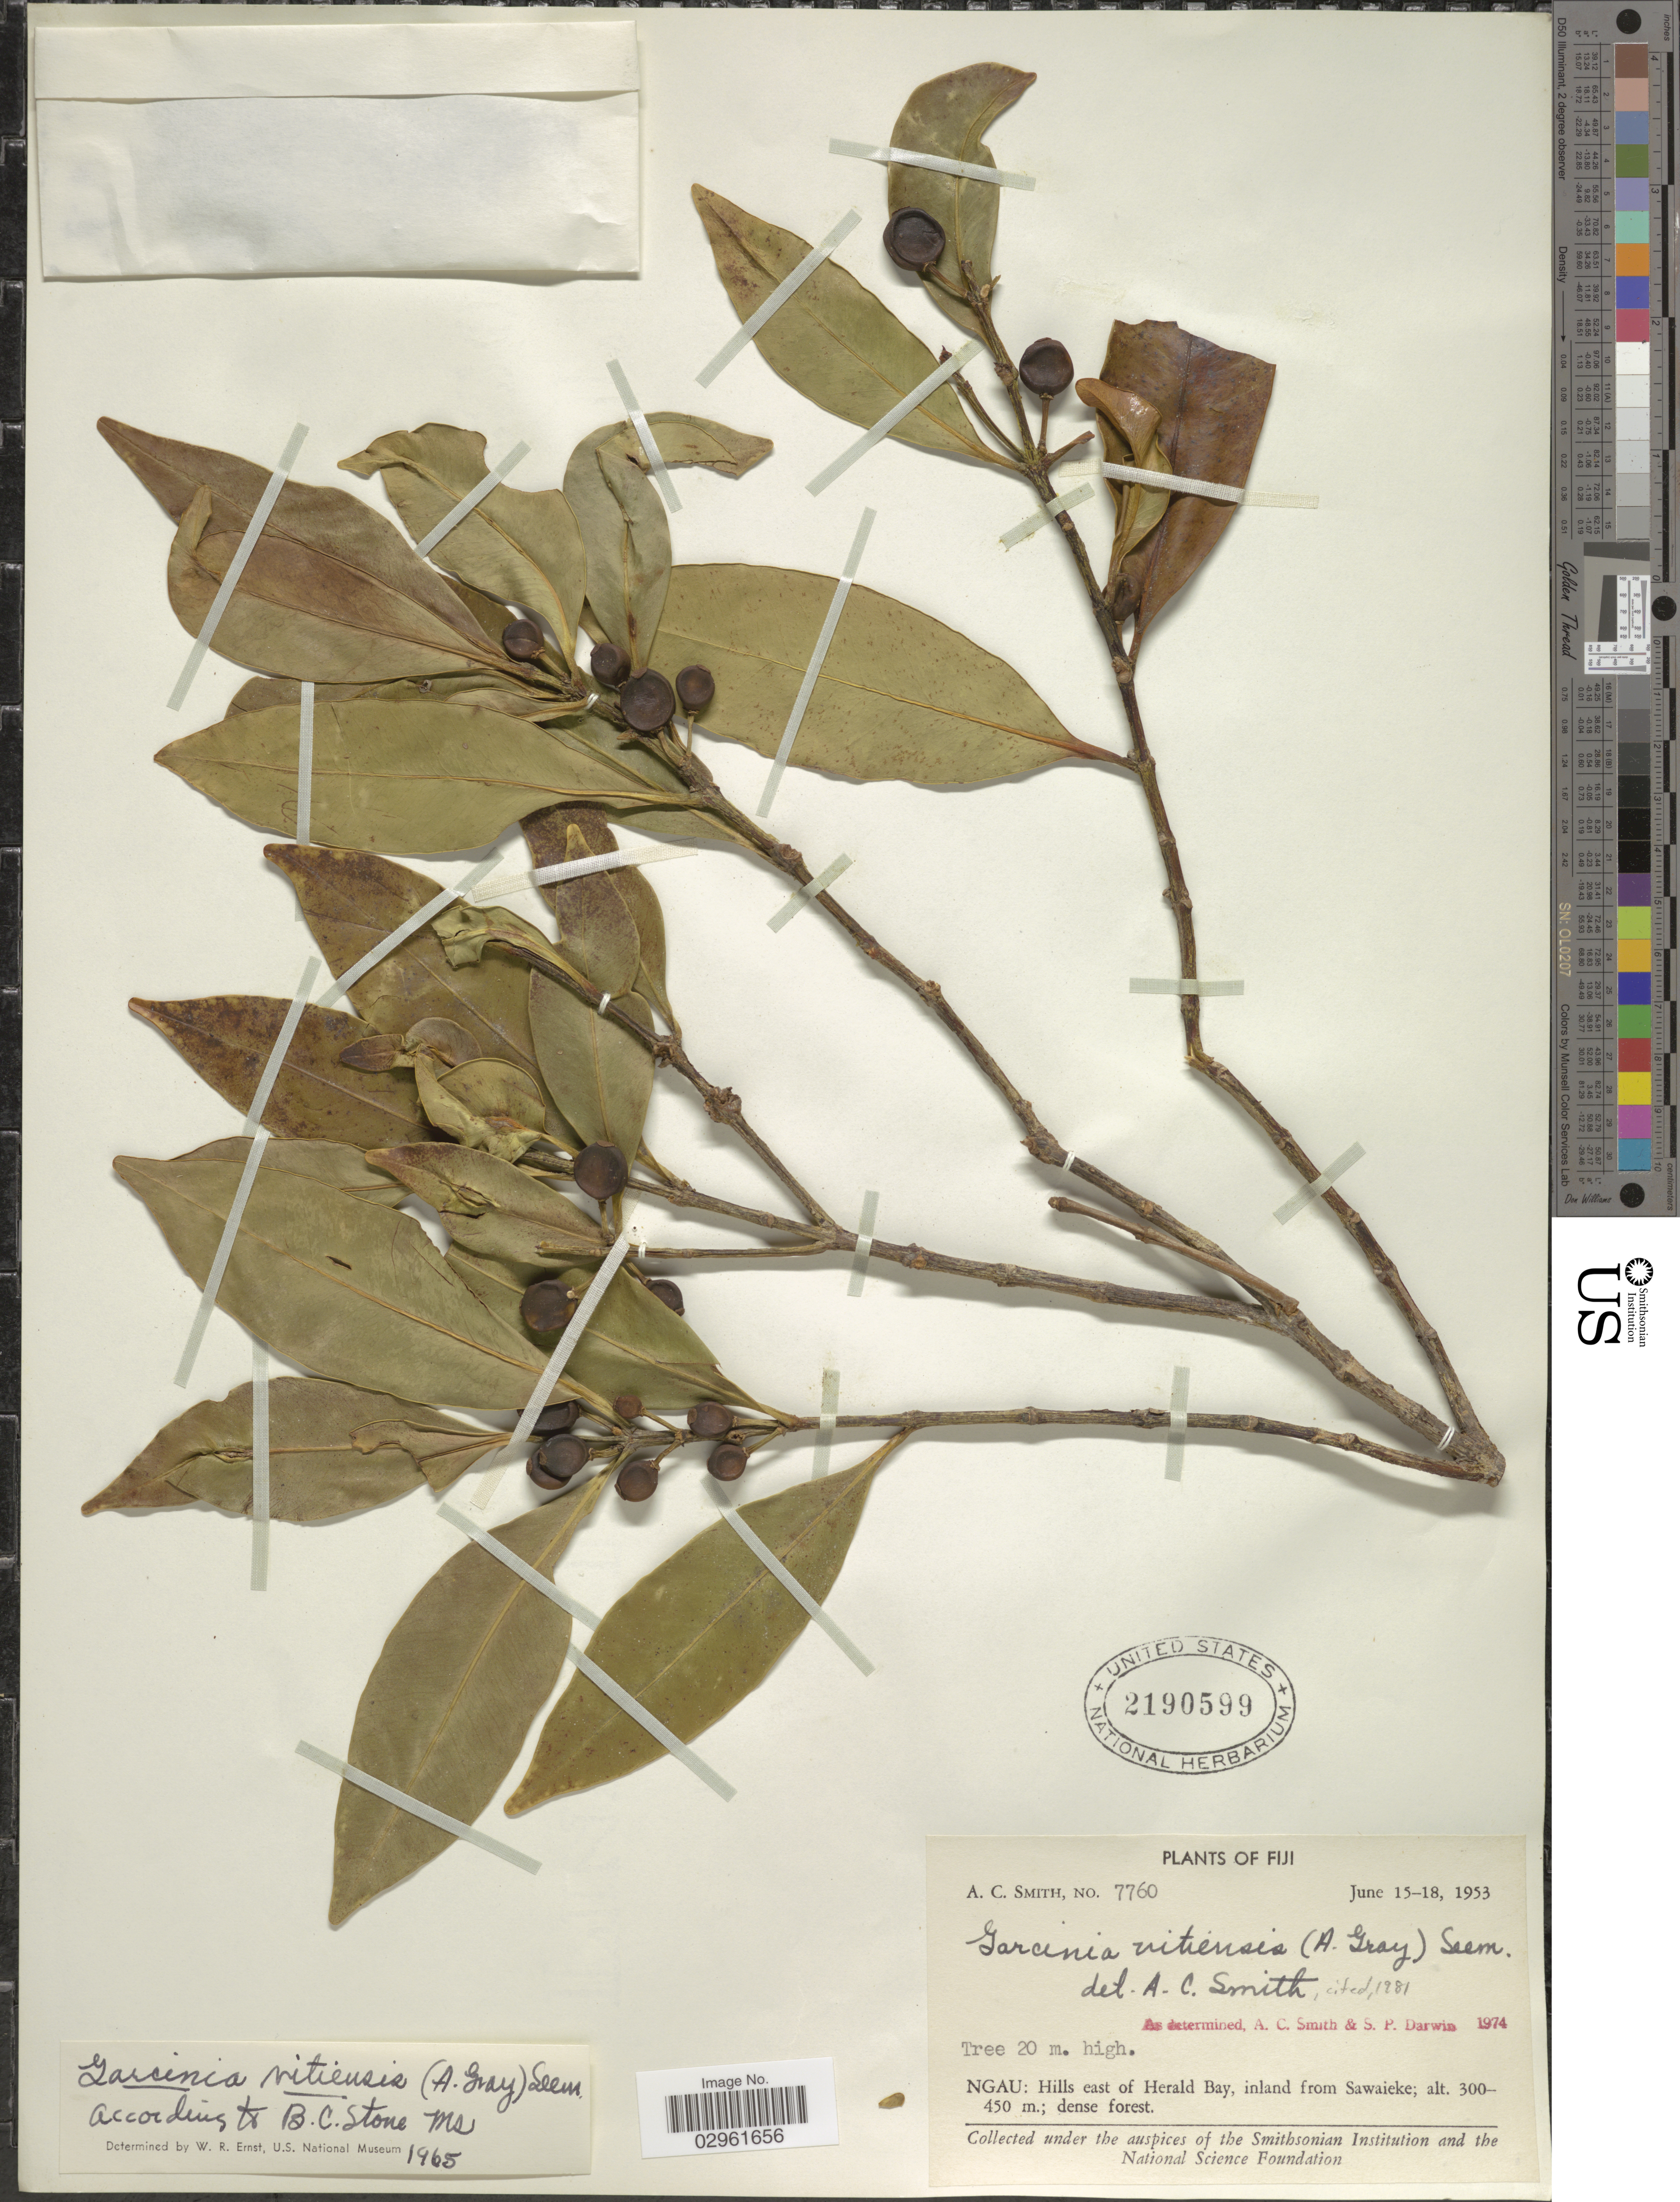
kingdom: Plantae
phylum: Tracheophyta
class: Magnoliopsida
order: Malpighiales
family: Clusiaceae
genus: Garcinia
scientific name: Garcinia vitiensis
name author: (A. Gray) Seem.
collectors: A. C. Smith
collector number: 7760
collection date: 1953-06-15/1953-06-18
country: Fiji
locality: Ngau: Hills east of Herald Bay, inland from Sawaieke.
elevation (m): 300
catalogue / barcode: US 2190599